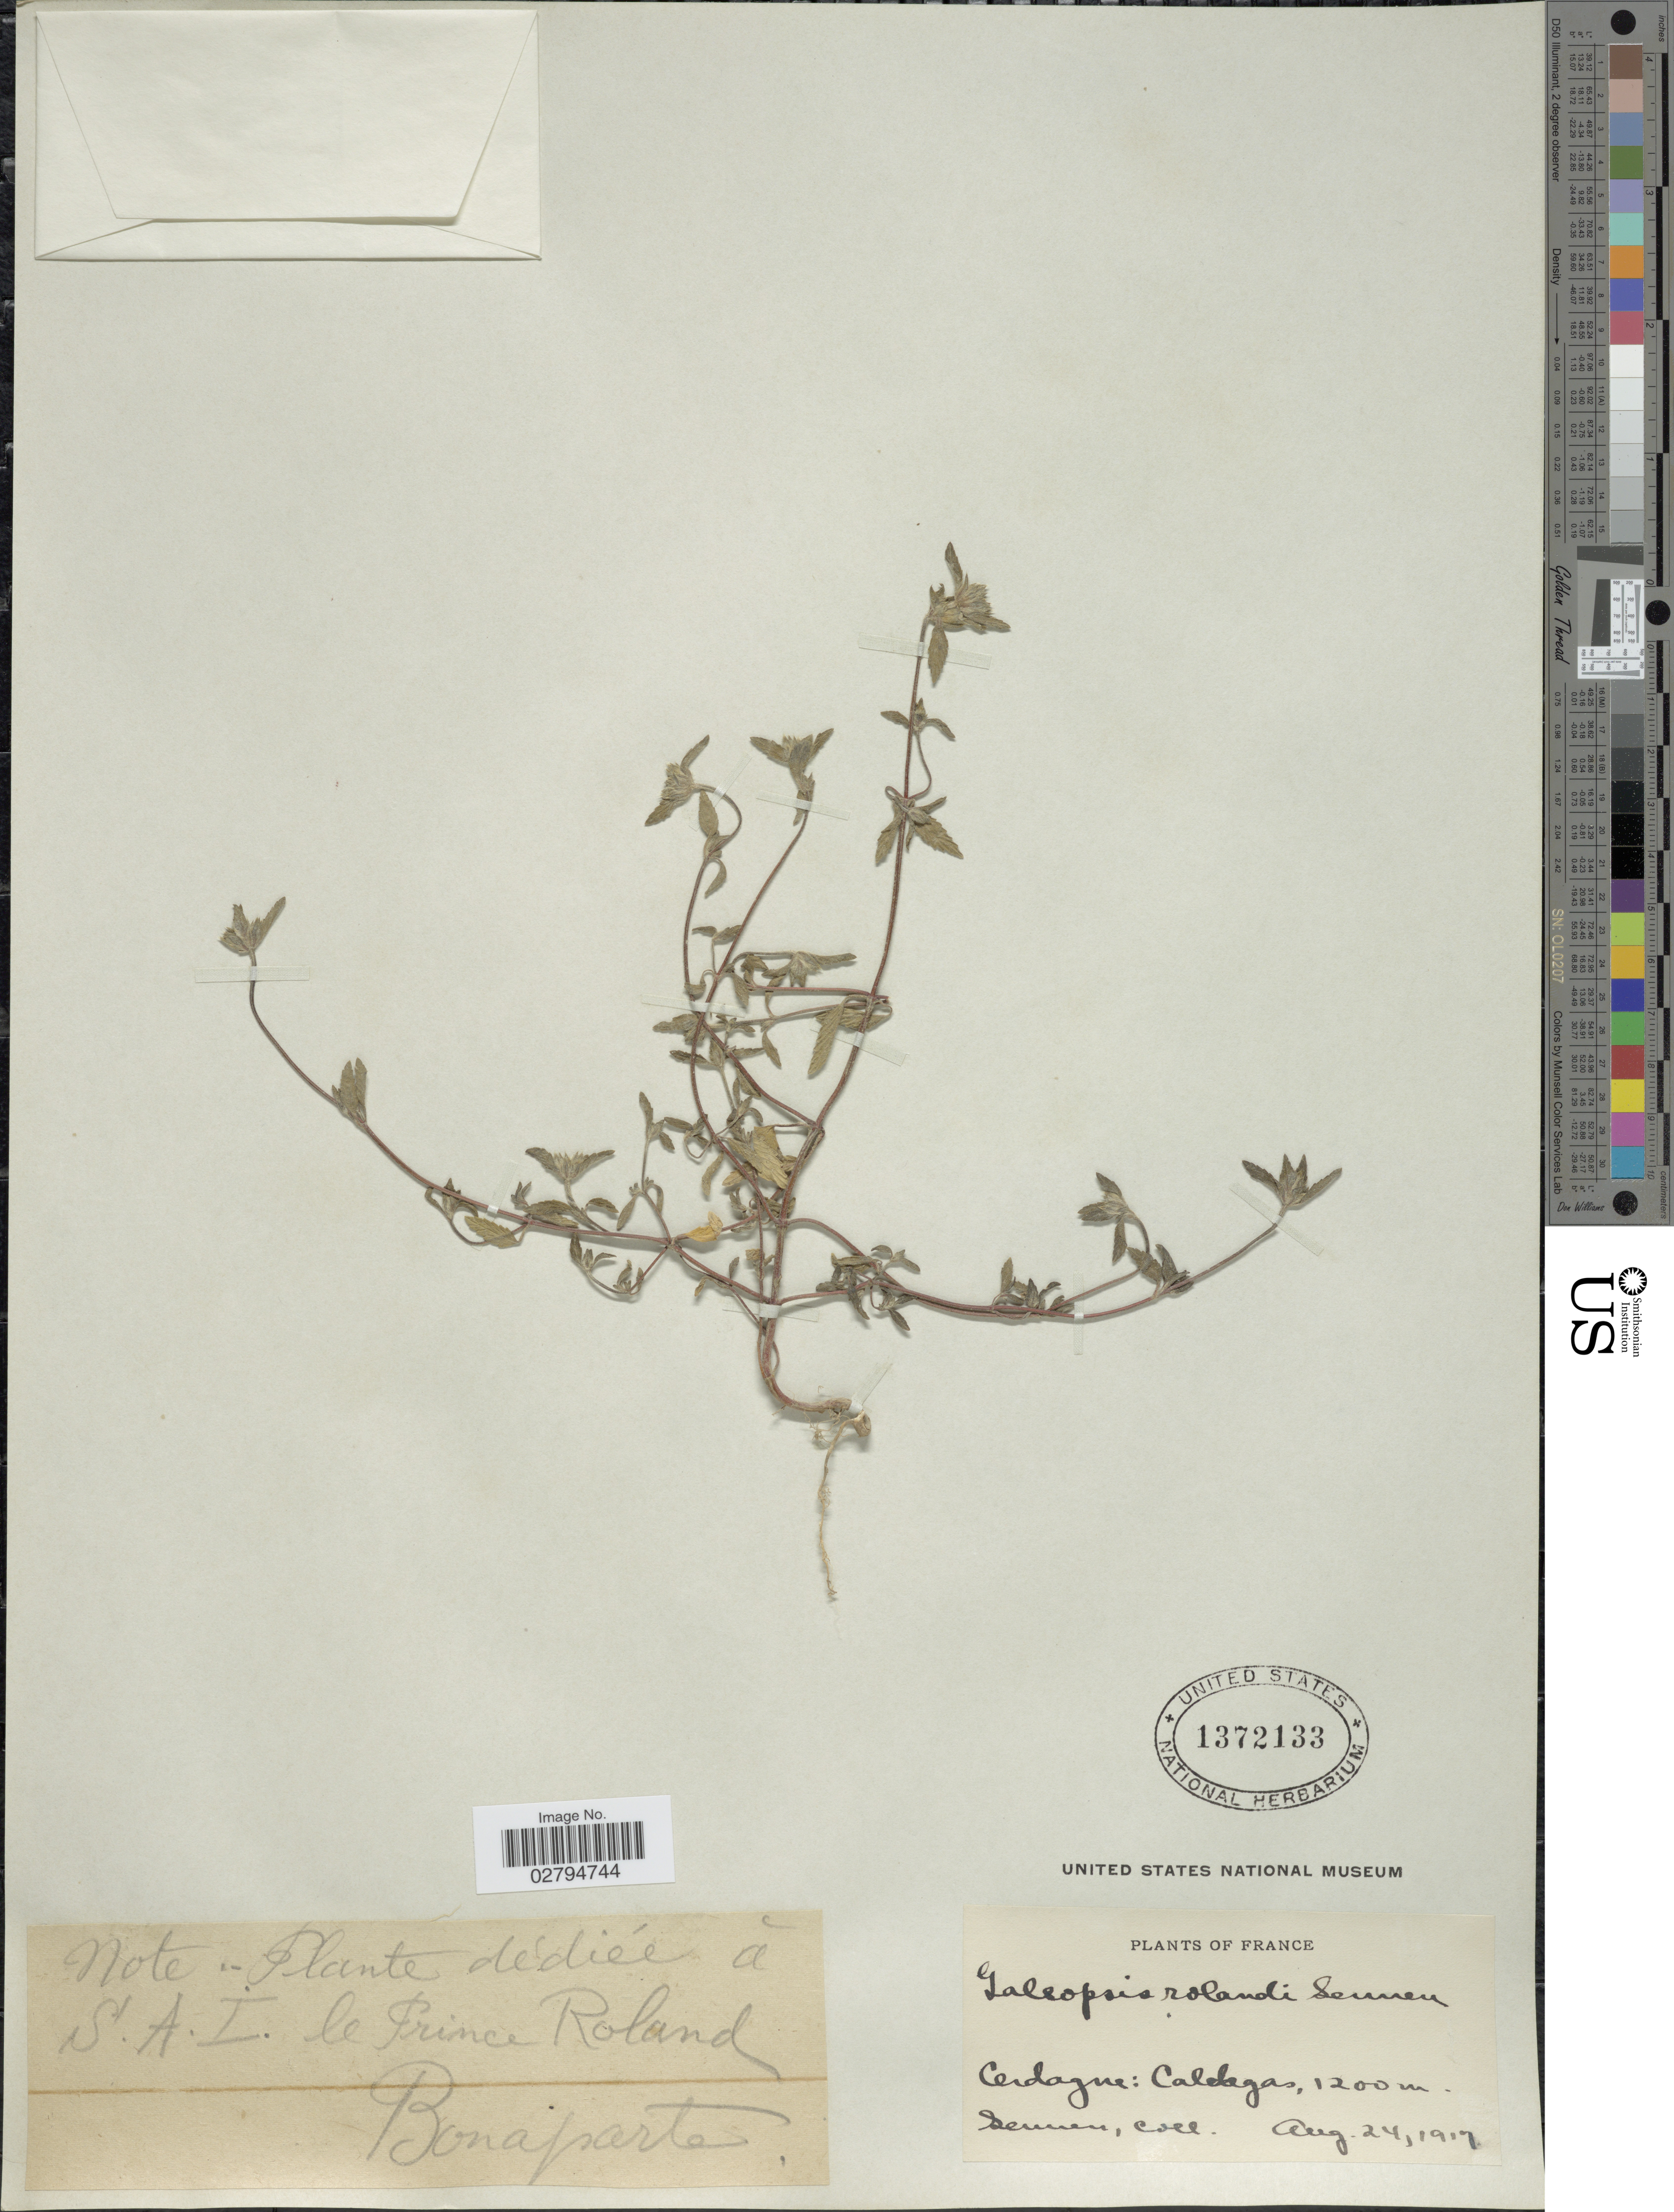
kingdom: Plantae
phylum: Tracheophyta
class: Magnoliopsida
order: Lamiales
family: Lamiaceae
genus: Galeopsis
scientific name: Galeopsis rolandii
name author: Sennen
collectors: E. Sennen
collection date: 1917-08-24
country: Spain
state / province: Islas Baleares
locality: Caldagas.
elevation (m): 1200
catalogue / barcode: US 1372133